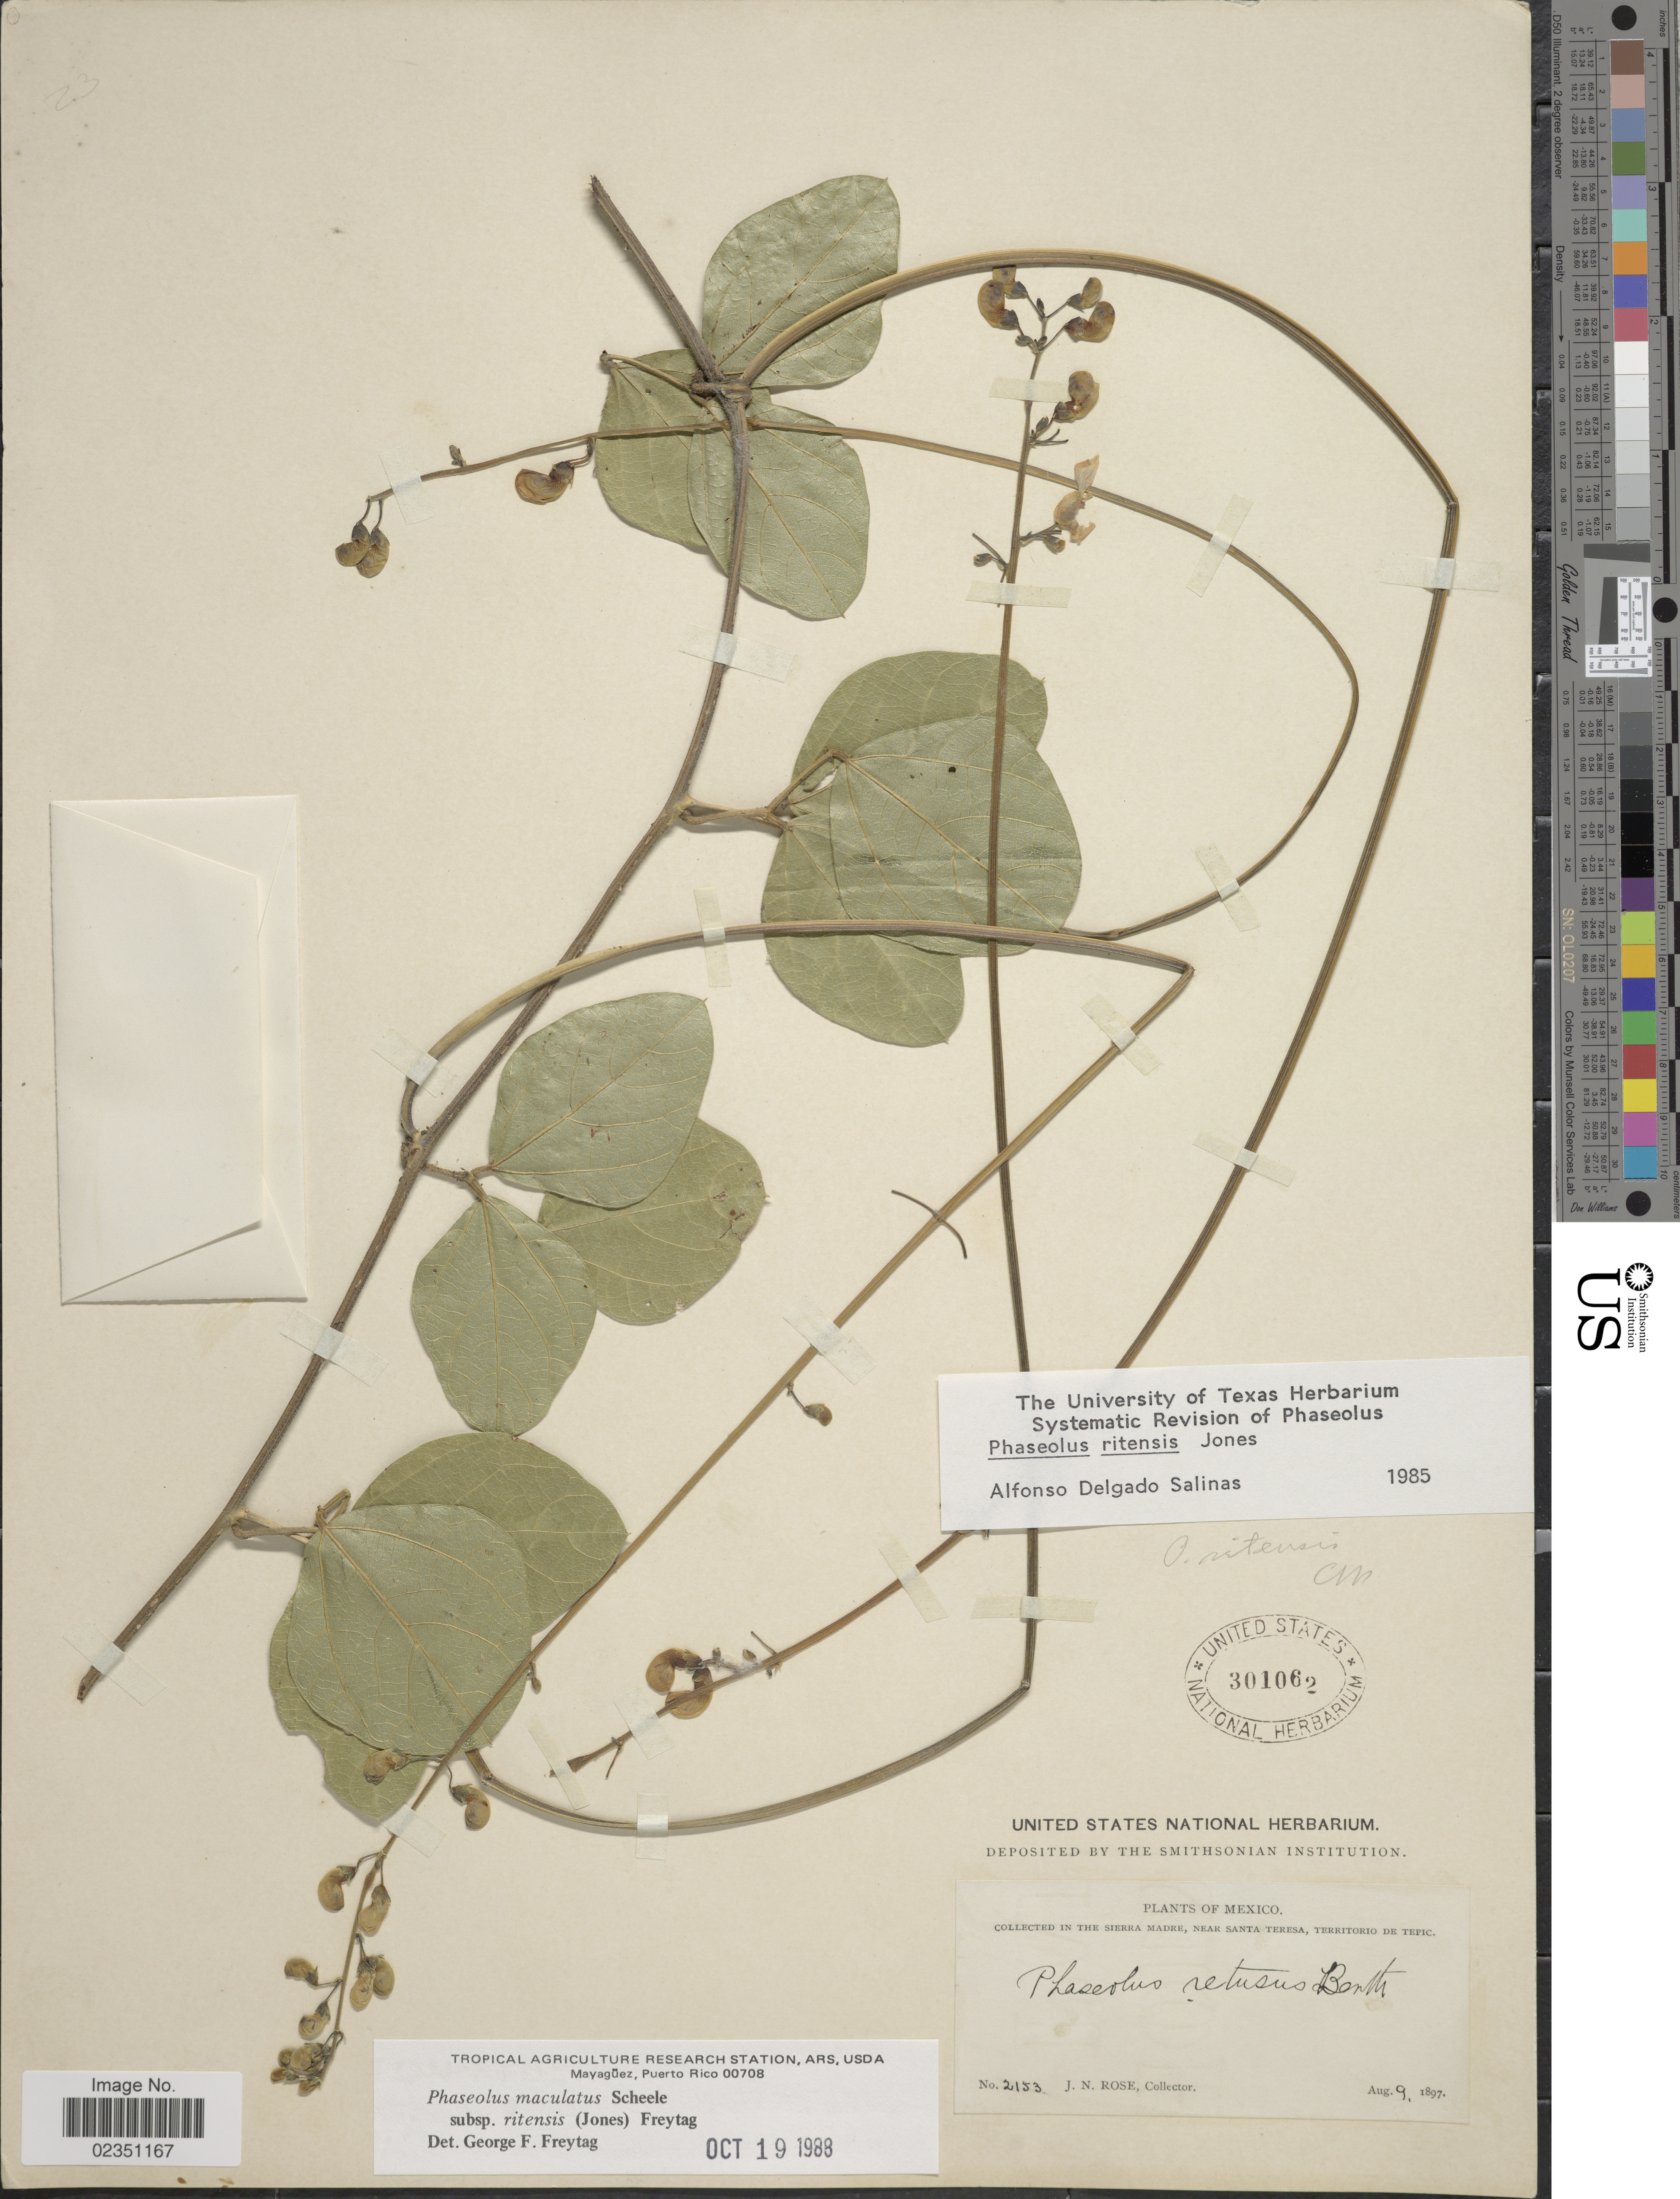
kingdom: Plantae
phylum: Tracheophyta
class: Magnoliopsida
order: Fabales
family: Fabaceae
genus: Phaseolus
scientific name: Phaseolus maculatus subsp. ritensis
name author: (M.E. Jones) Freytag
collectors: J. N. Rose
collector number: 2153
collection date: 1897-08-09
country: Mexico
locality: Sierra Madre, near Santa Teresa, Territorio de Tepic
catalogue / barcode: US 301062